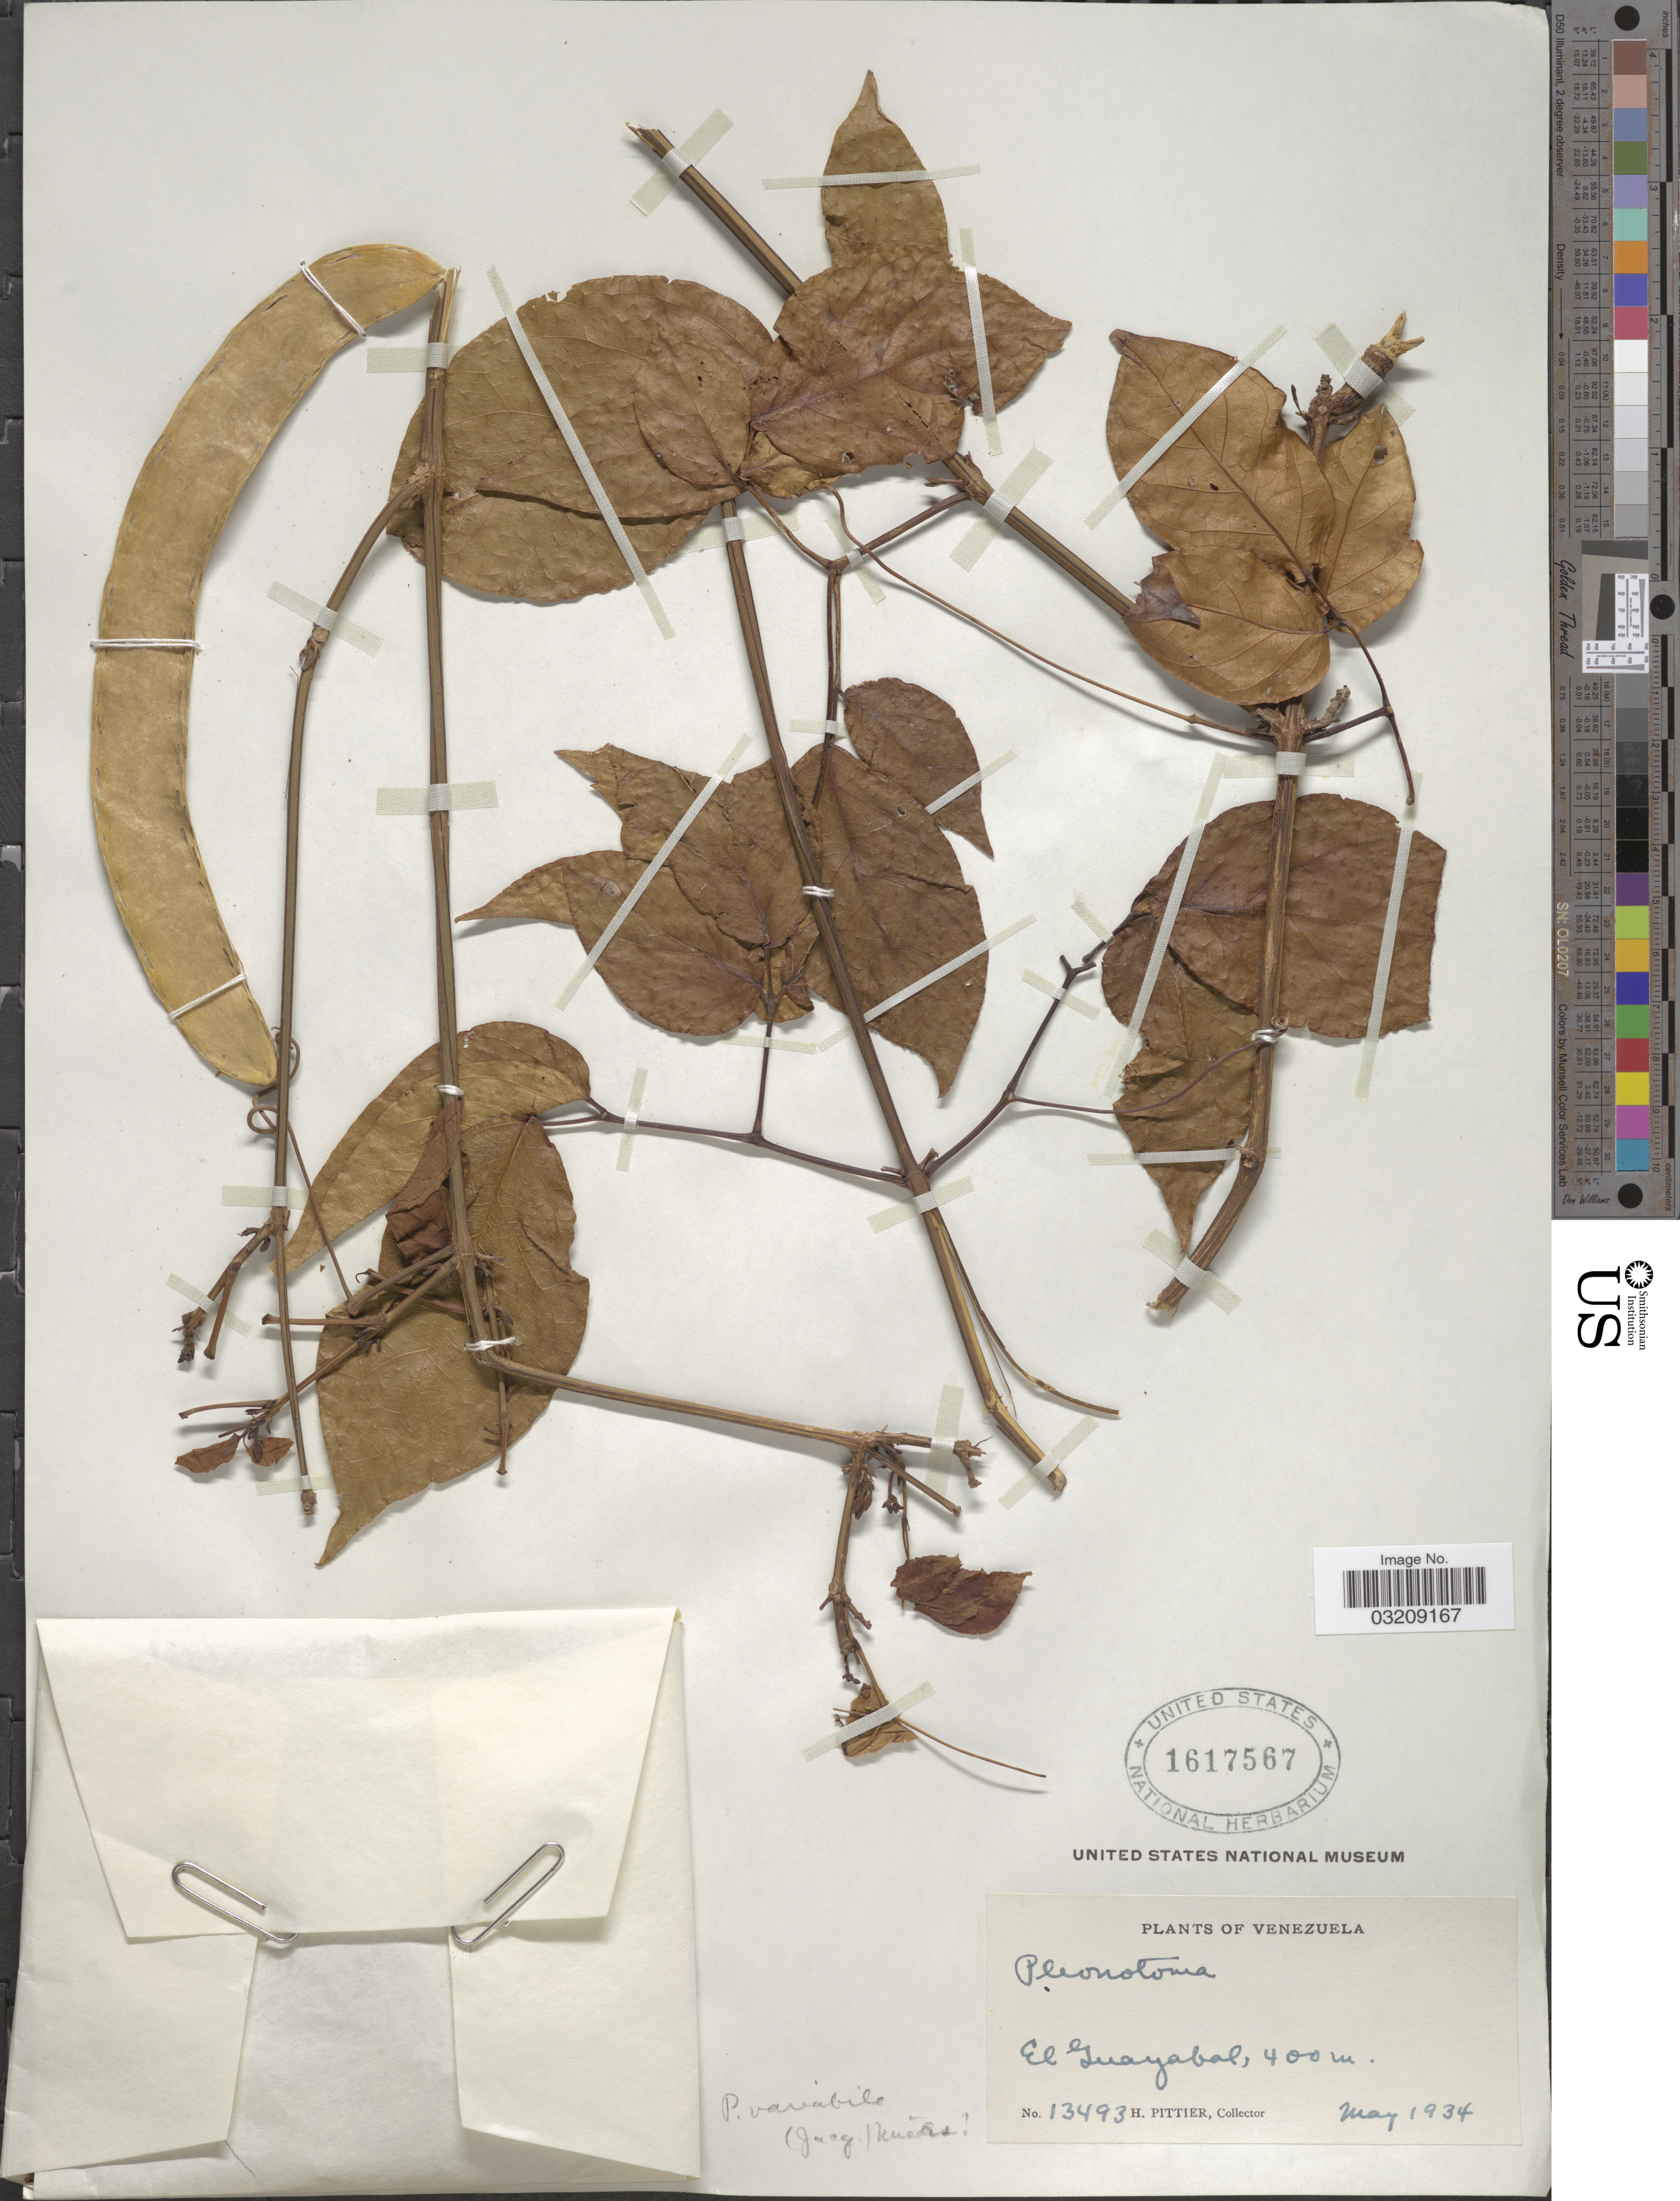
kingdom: Plantae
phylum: Tracheophyta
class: Magnoliopsida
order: Lamiales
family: Bignoniaceae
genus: Pleonotoma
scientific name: Pleonotoma variabilis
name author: (Jacq.) Miers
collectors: H. F. Pittier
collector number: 13493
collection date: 1934-05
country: Venezuela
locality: El Guayabal.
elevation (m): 400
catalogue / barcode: US 1617567